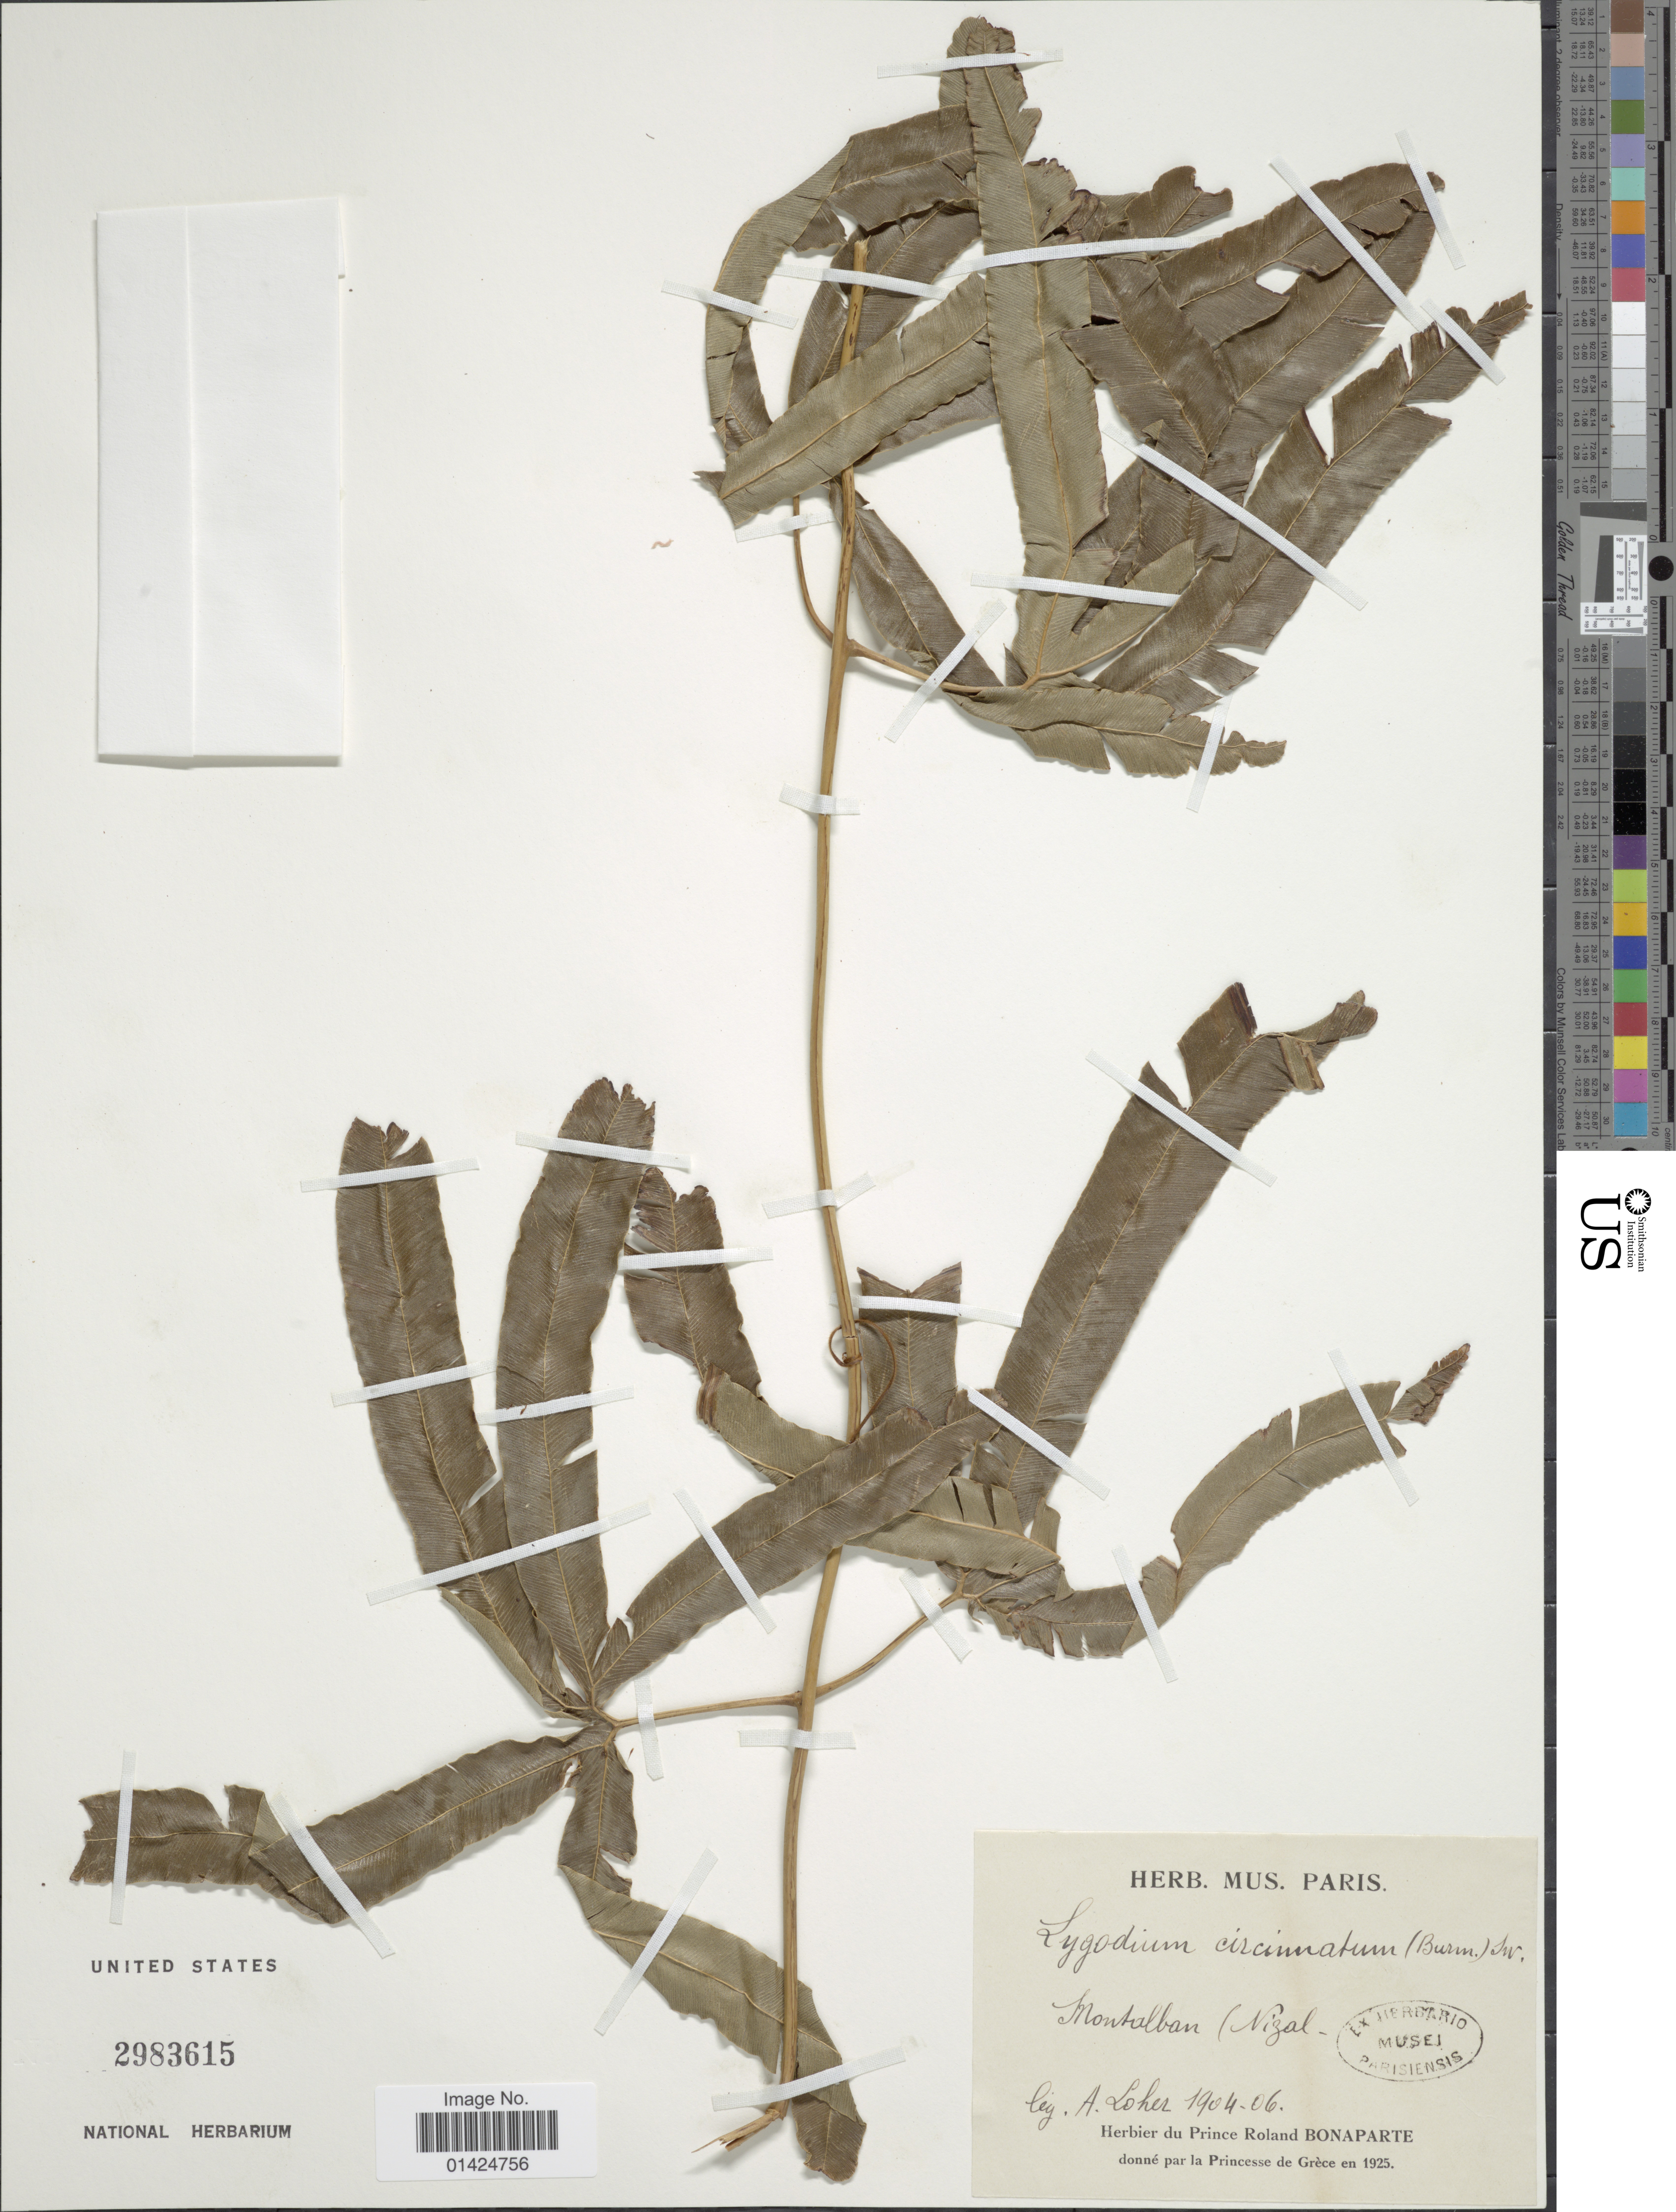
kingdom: Plantae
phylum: Tracheophyta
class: Polypodiopsida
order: Schizaeales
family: Lygodiaceae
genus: Lygodium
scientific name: Lygodium circinnatum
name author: (Burm. f.) Sw.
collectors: A. Loher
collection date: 1904/1906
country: Philippines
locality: Montalban (Nizal) (Correct spelling: Rizal)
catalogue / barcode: US 2983615